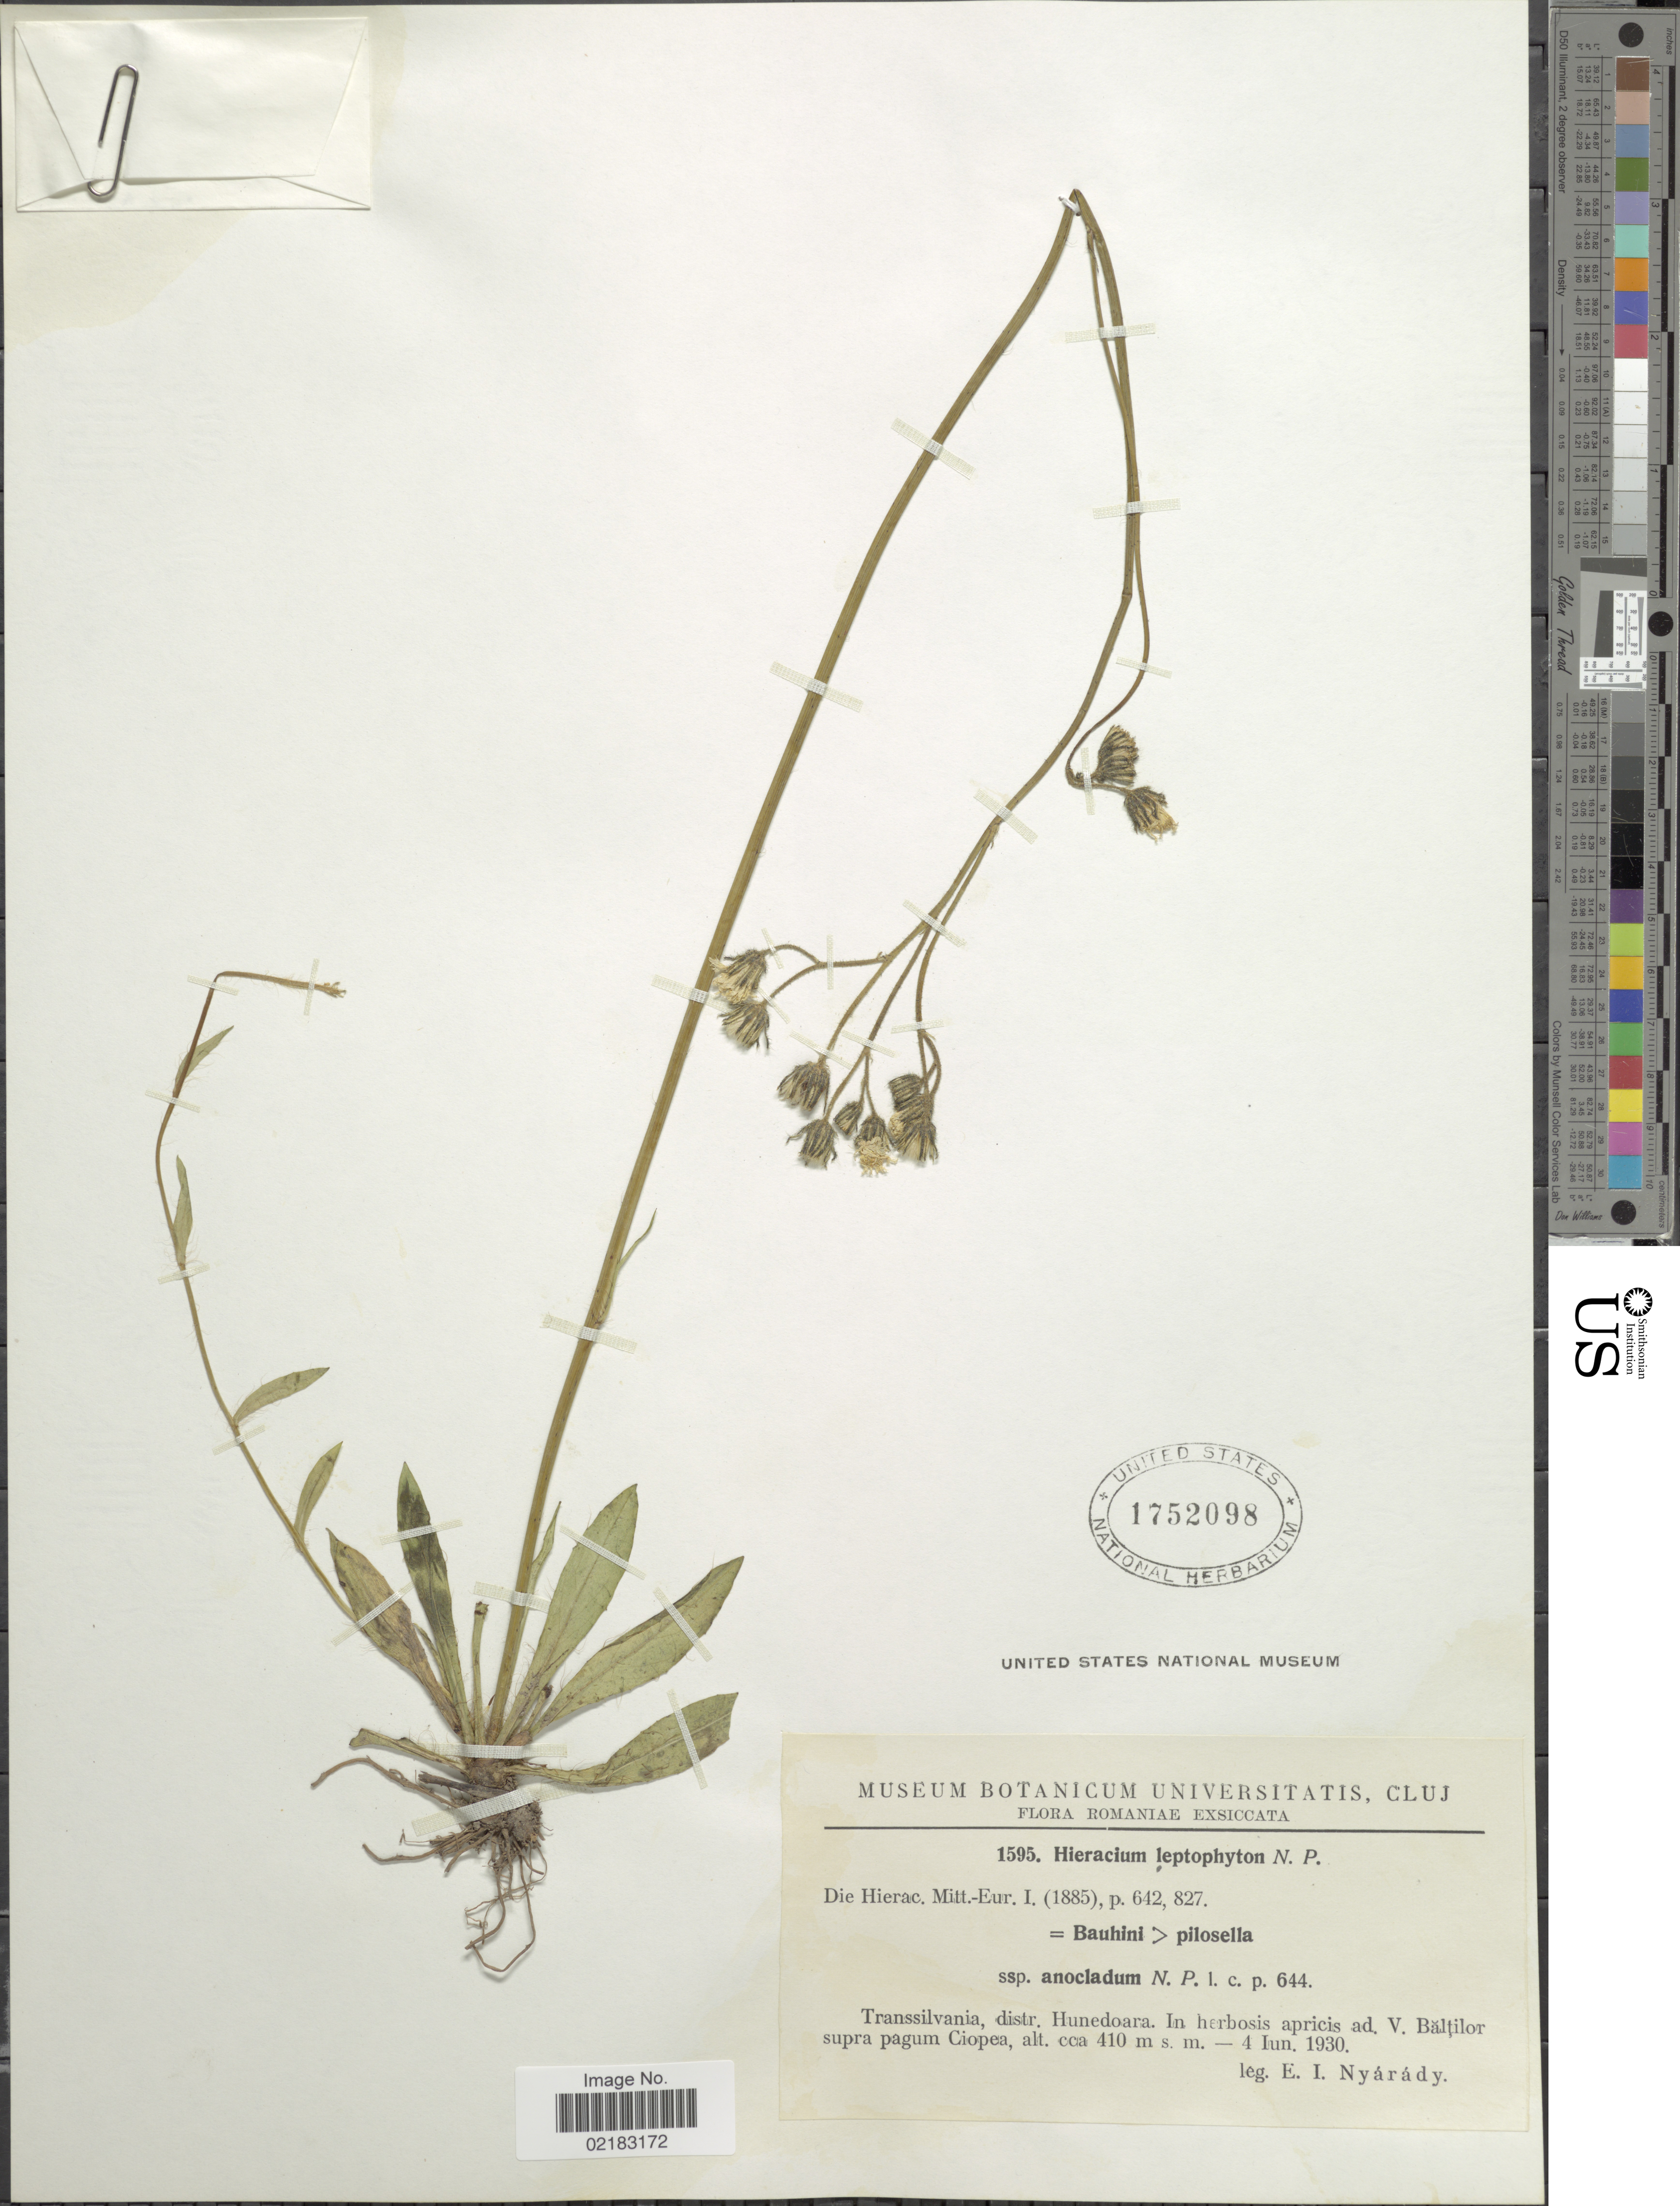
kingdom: Plantae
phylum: Tracheophyta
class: Magnoliopsida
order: Asterales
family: Asteraceae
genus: Pilosella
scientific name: Pilosella leptophyton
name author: (Näg. & Peter) S. Bräut. & Greuter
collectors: E. Nyárády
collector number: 1595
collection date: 1930-06-04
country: Romania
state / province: Hunedoara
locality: In herbosis apricis as. V. Baltilor supra pagum Ciopea.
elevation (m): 410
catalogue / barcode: US 1752098